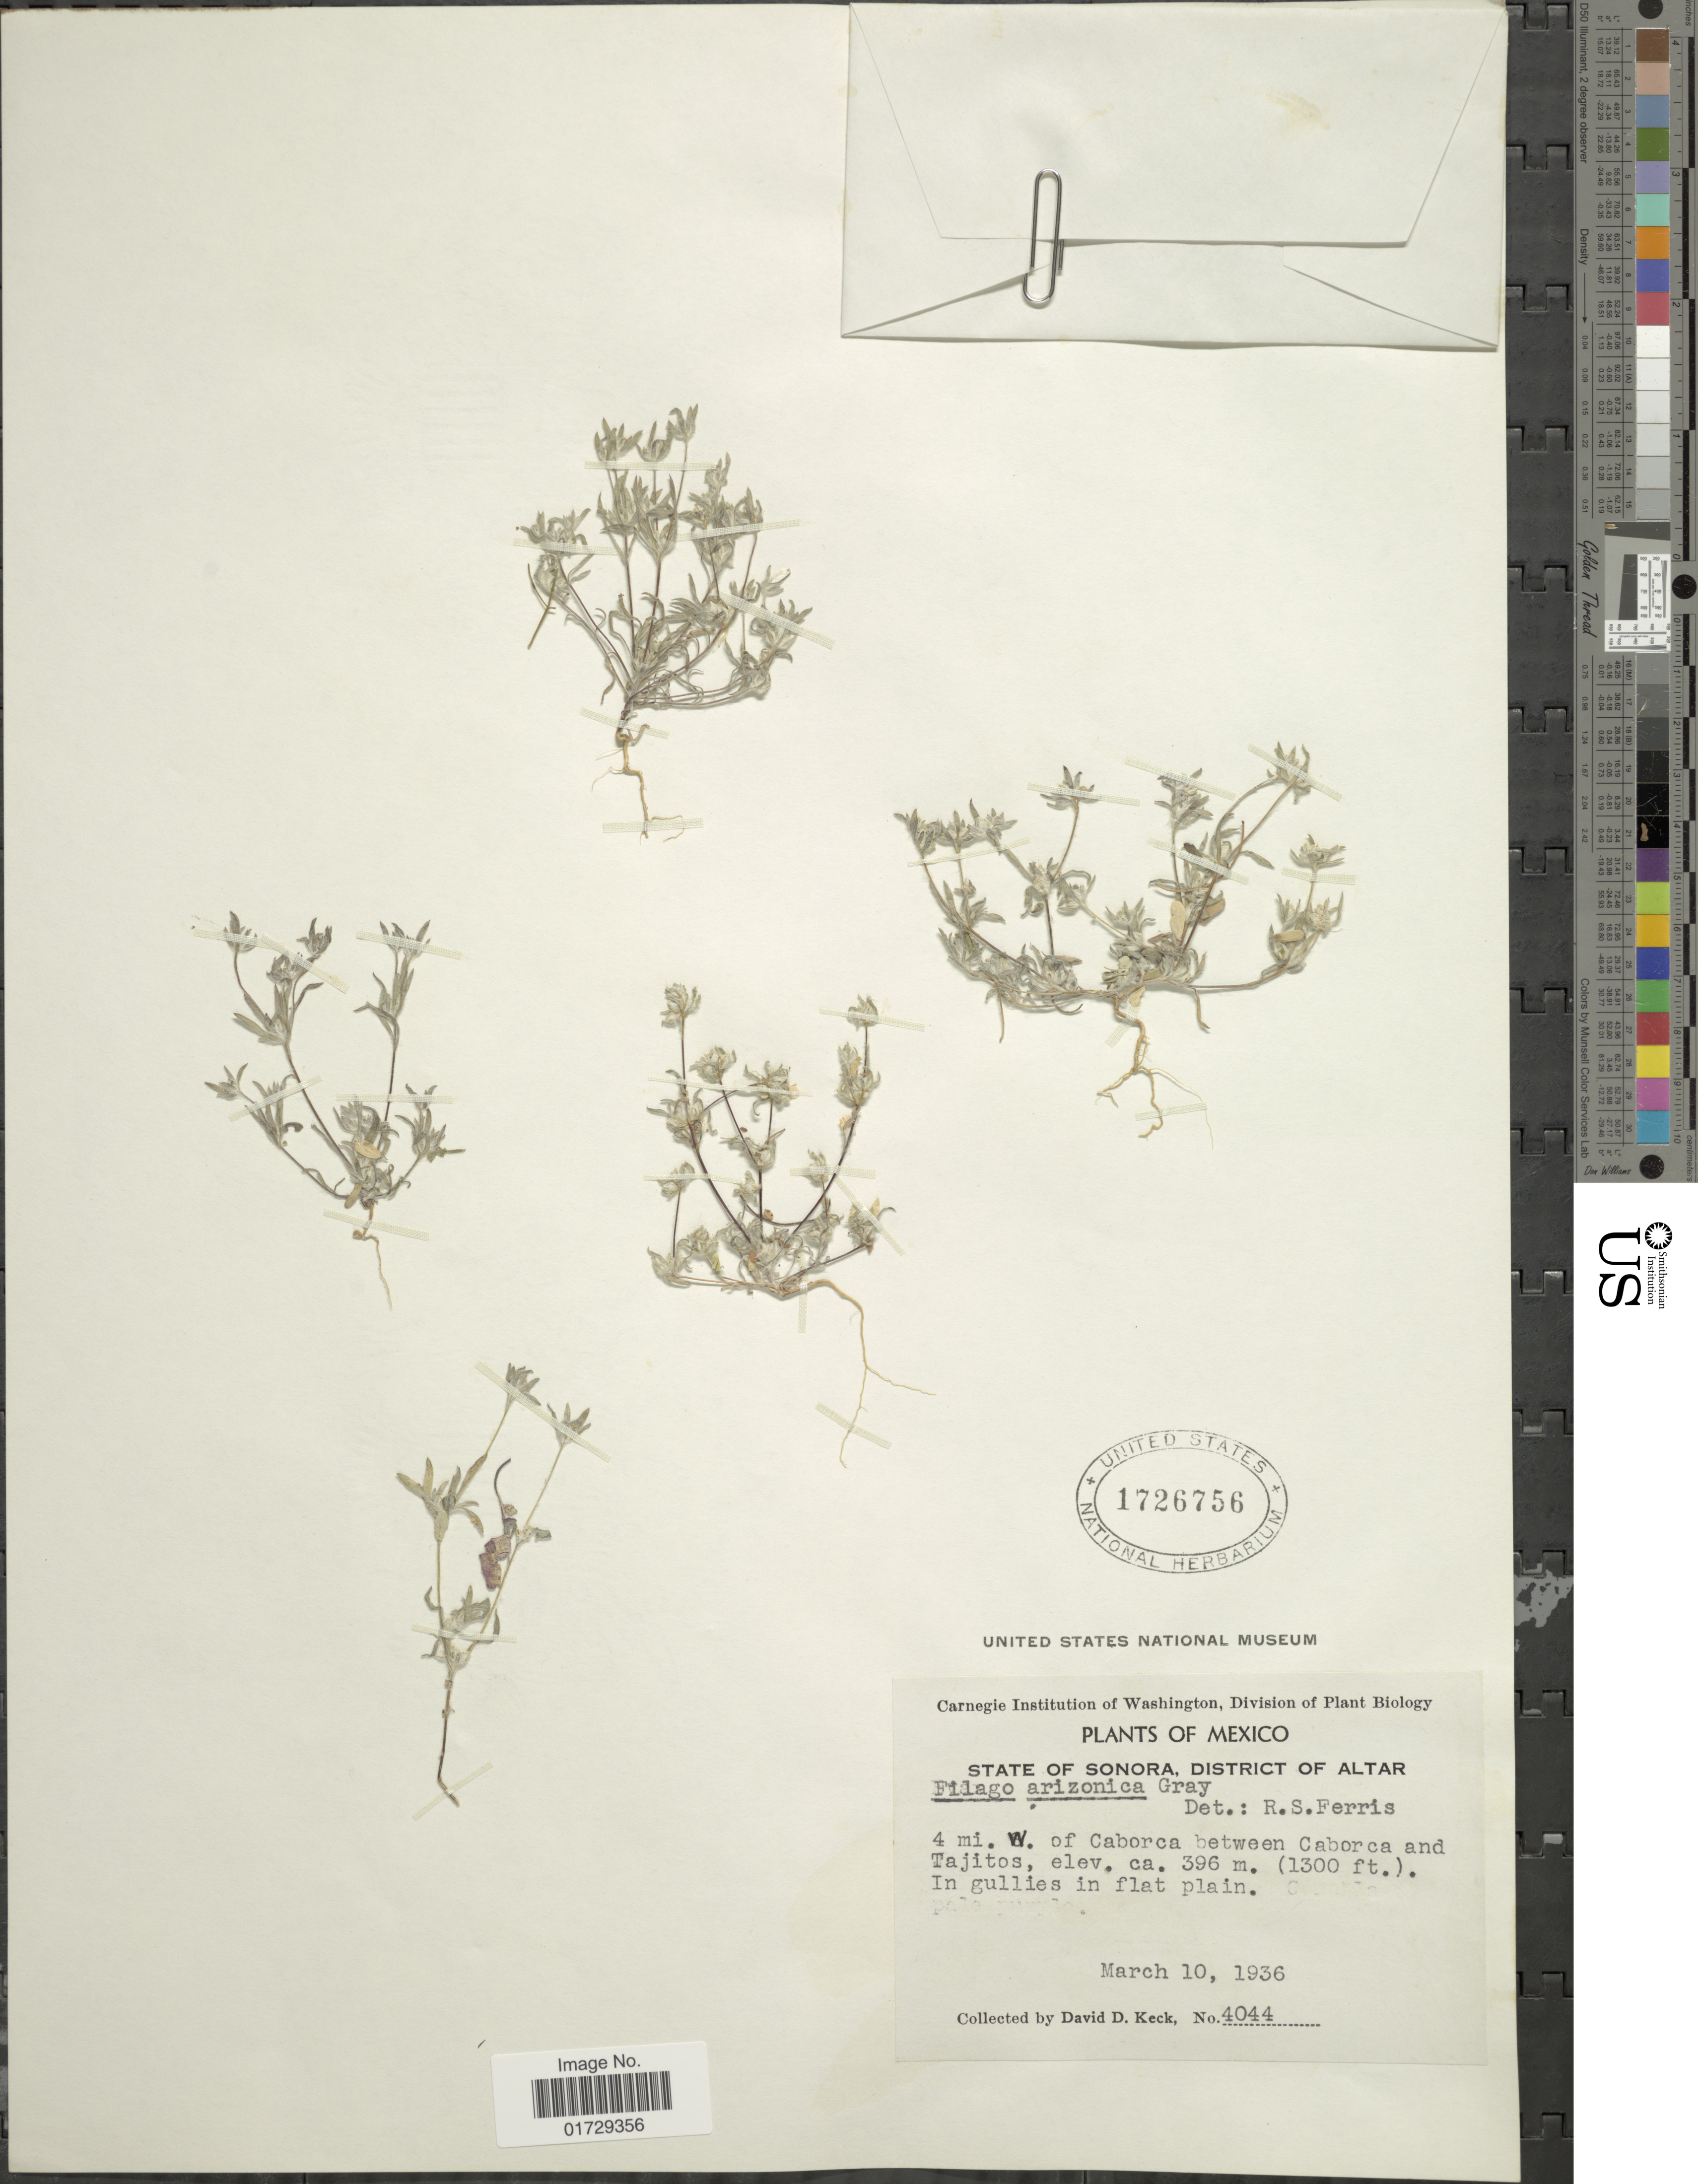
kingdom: Plantae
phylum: Tracheophyta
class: Magnoliopsida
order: Asterales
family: Asteraceae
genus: Filago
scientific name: Filago arizonica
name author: A. Gray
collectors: D. D. Keck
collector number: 4044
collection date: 1936-03-10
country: Mexico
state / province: Sonora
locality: District of Altar, 4 mi. W of Caborca between Caborca and Tajitos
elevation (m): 396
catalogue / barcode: US 1726756